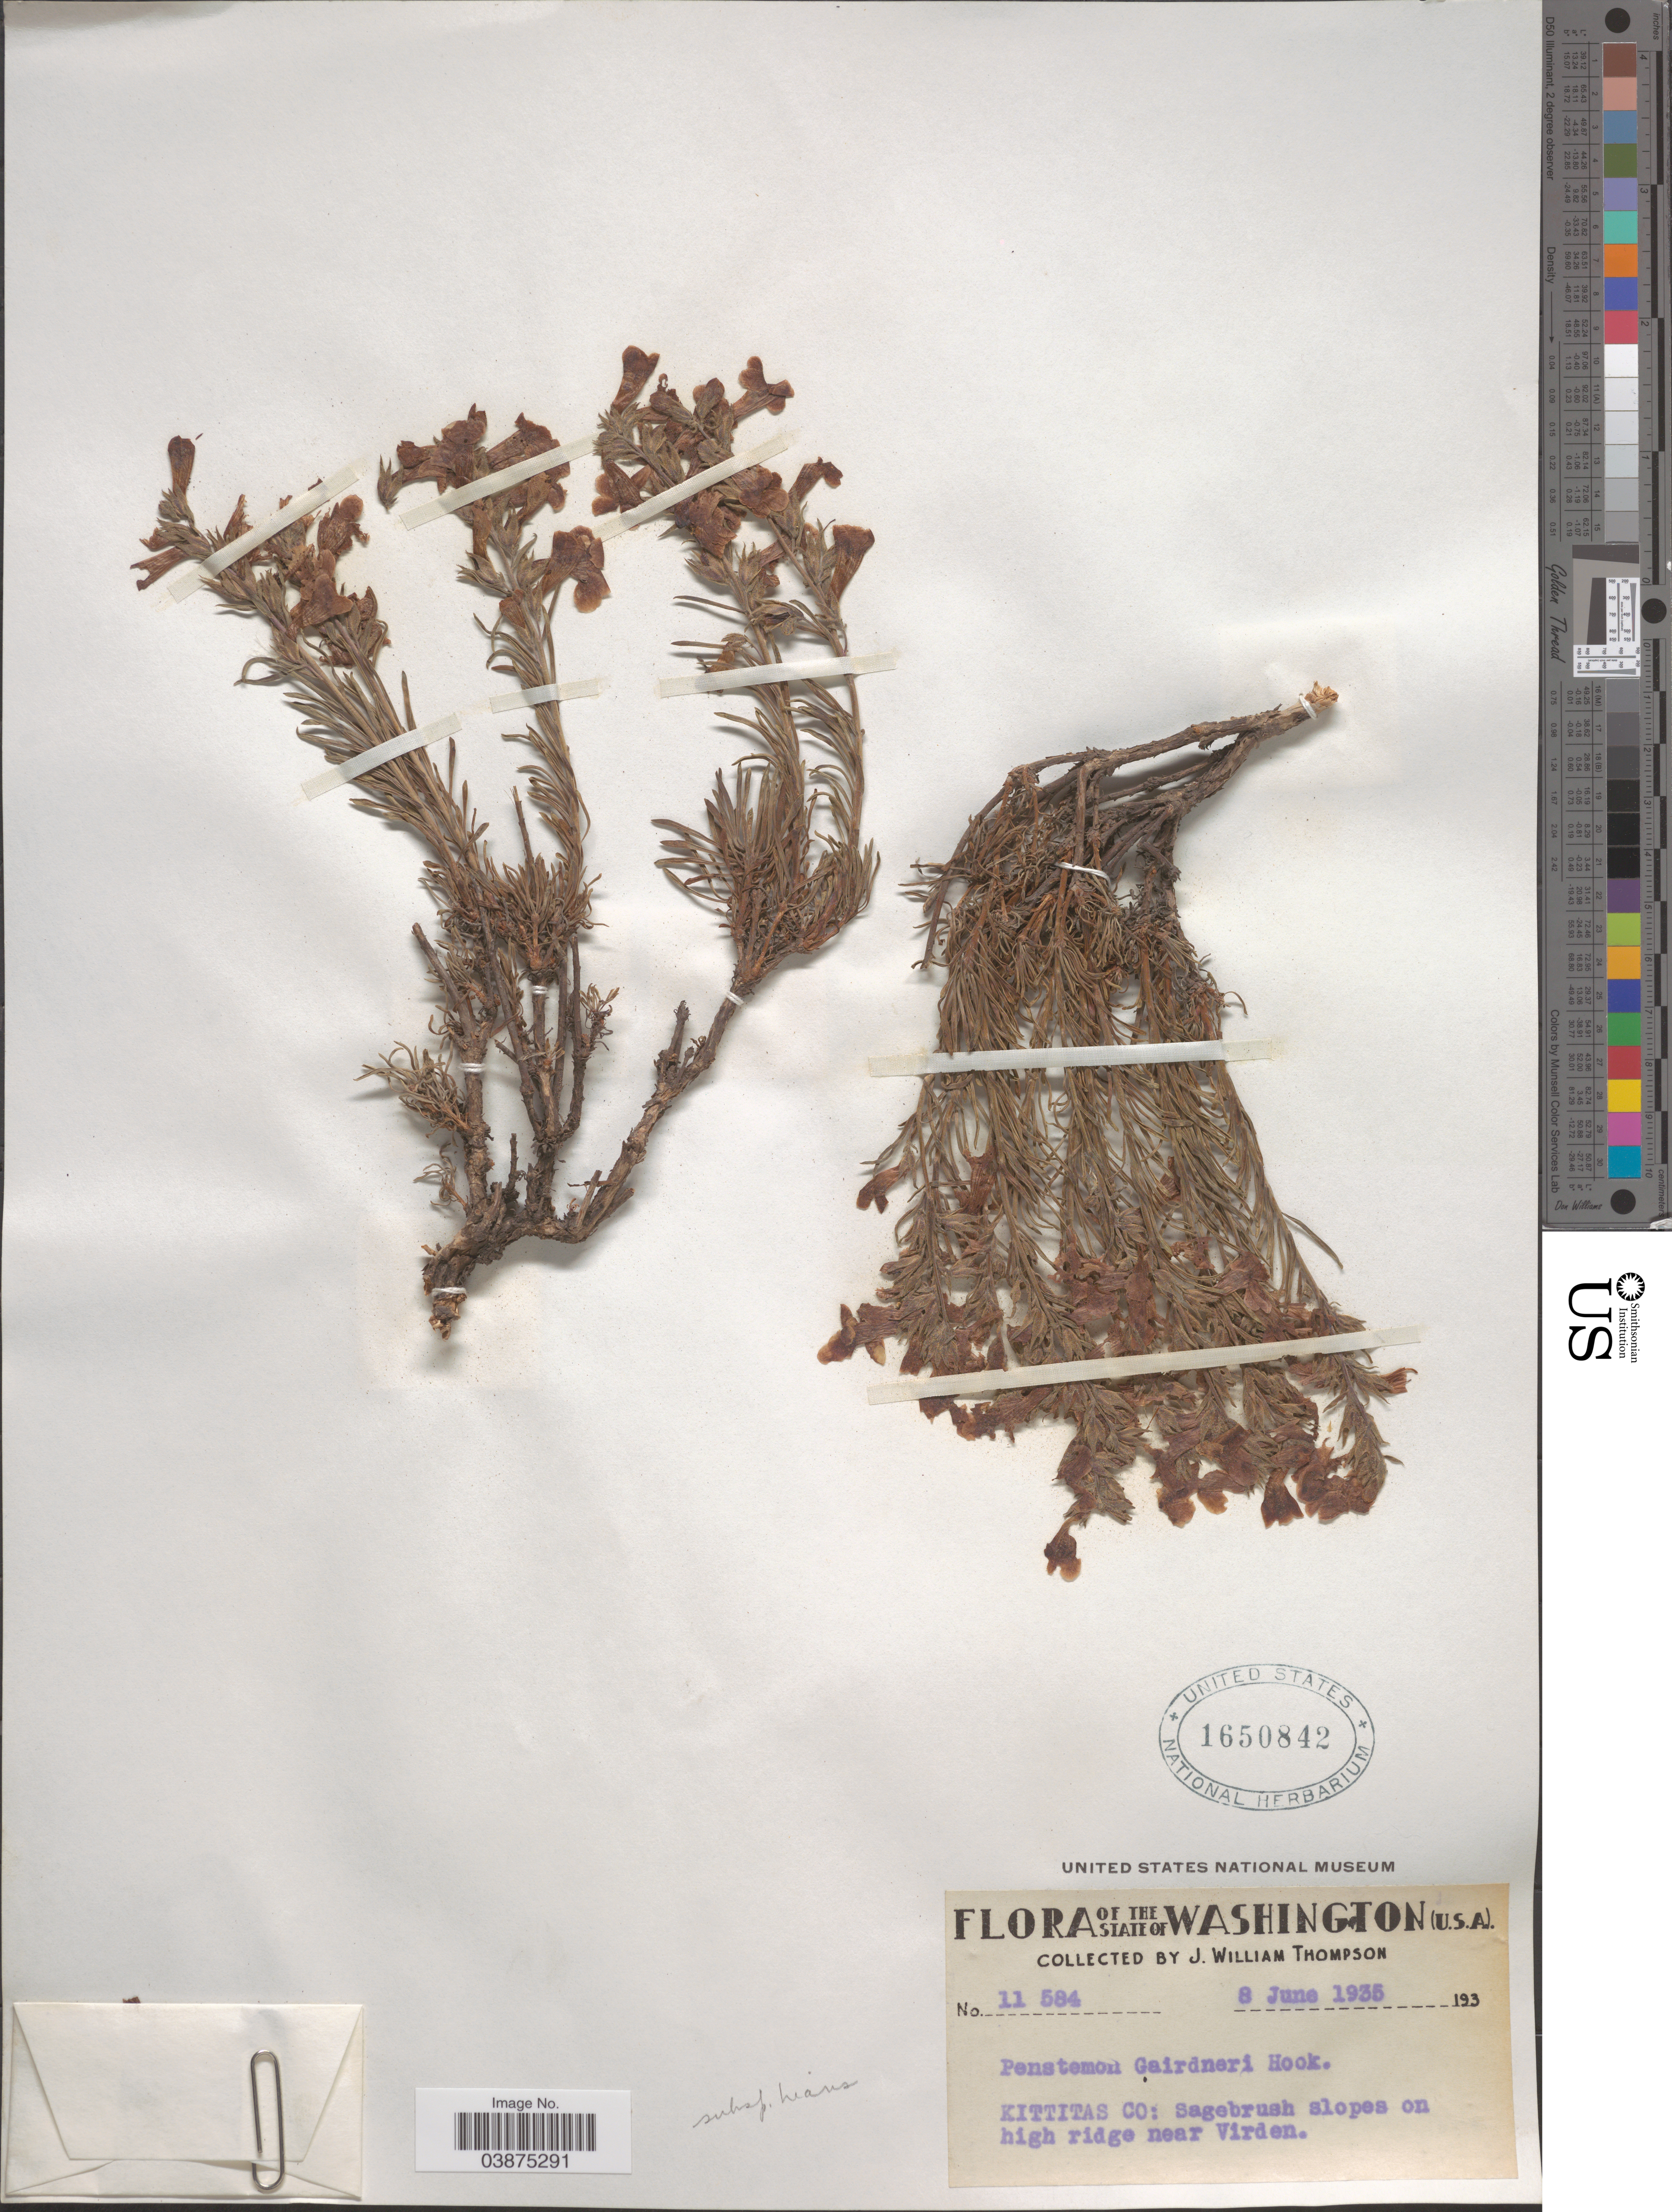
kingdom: Plantae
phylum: Tracheophyta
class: Magnoliopsida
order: Lamiales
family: Plantaginaceae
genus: Penstemon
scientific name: Penstemon gairdneri subsp. hians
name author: (Piper) D.D. Keck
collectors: J. W. Thompson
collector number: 11584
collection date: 1935-06-08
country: United States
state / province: Washington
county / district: Kittitas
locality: Kittitas Co: Sagebrush slopes on high ridge near Virden.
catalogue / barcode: US 1650842